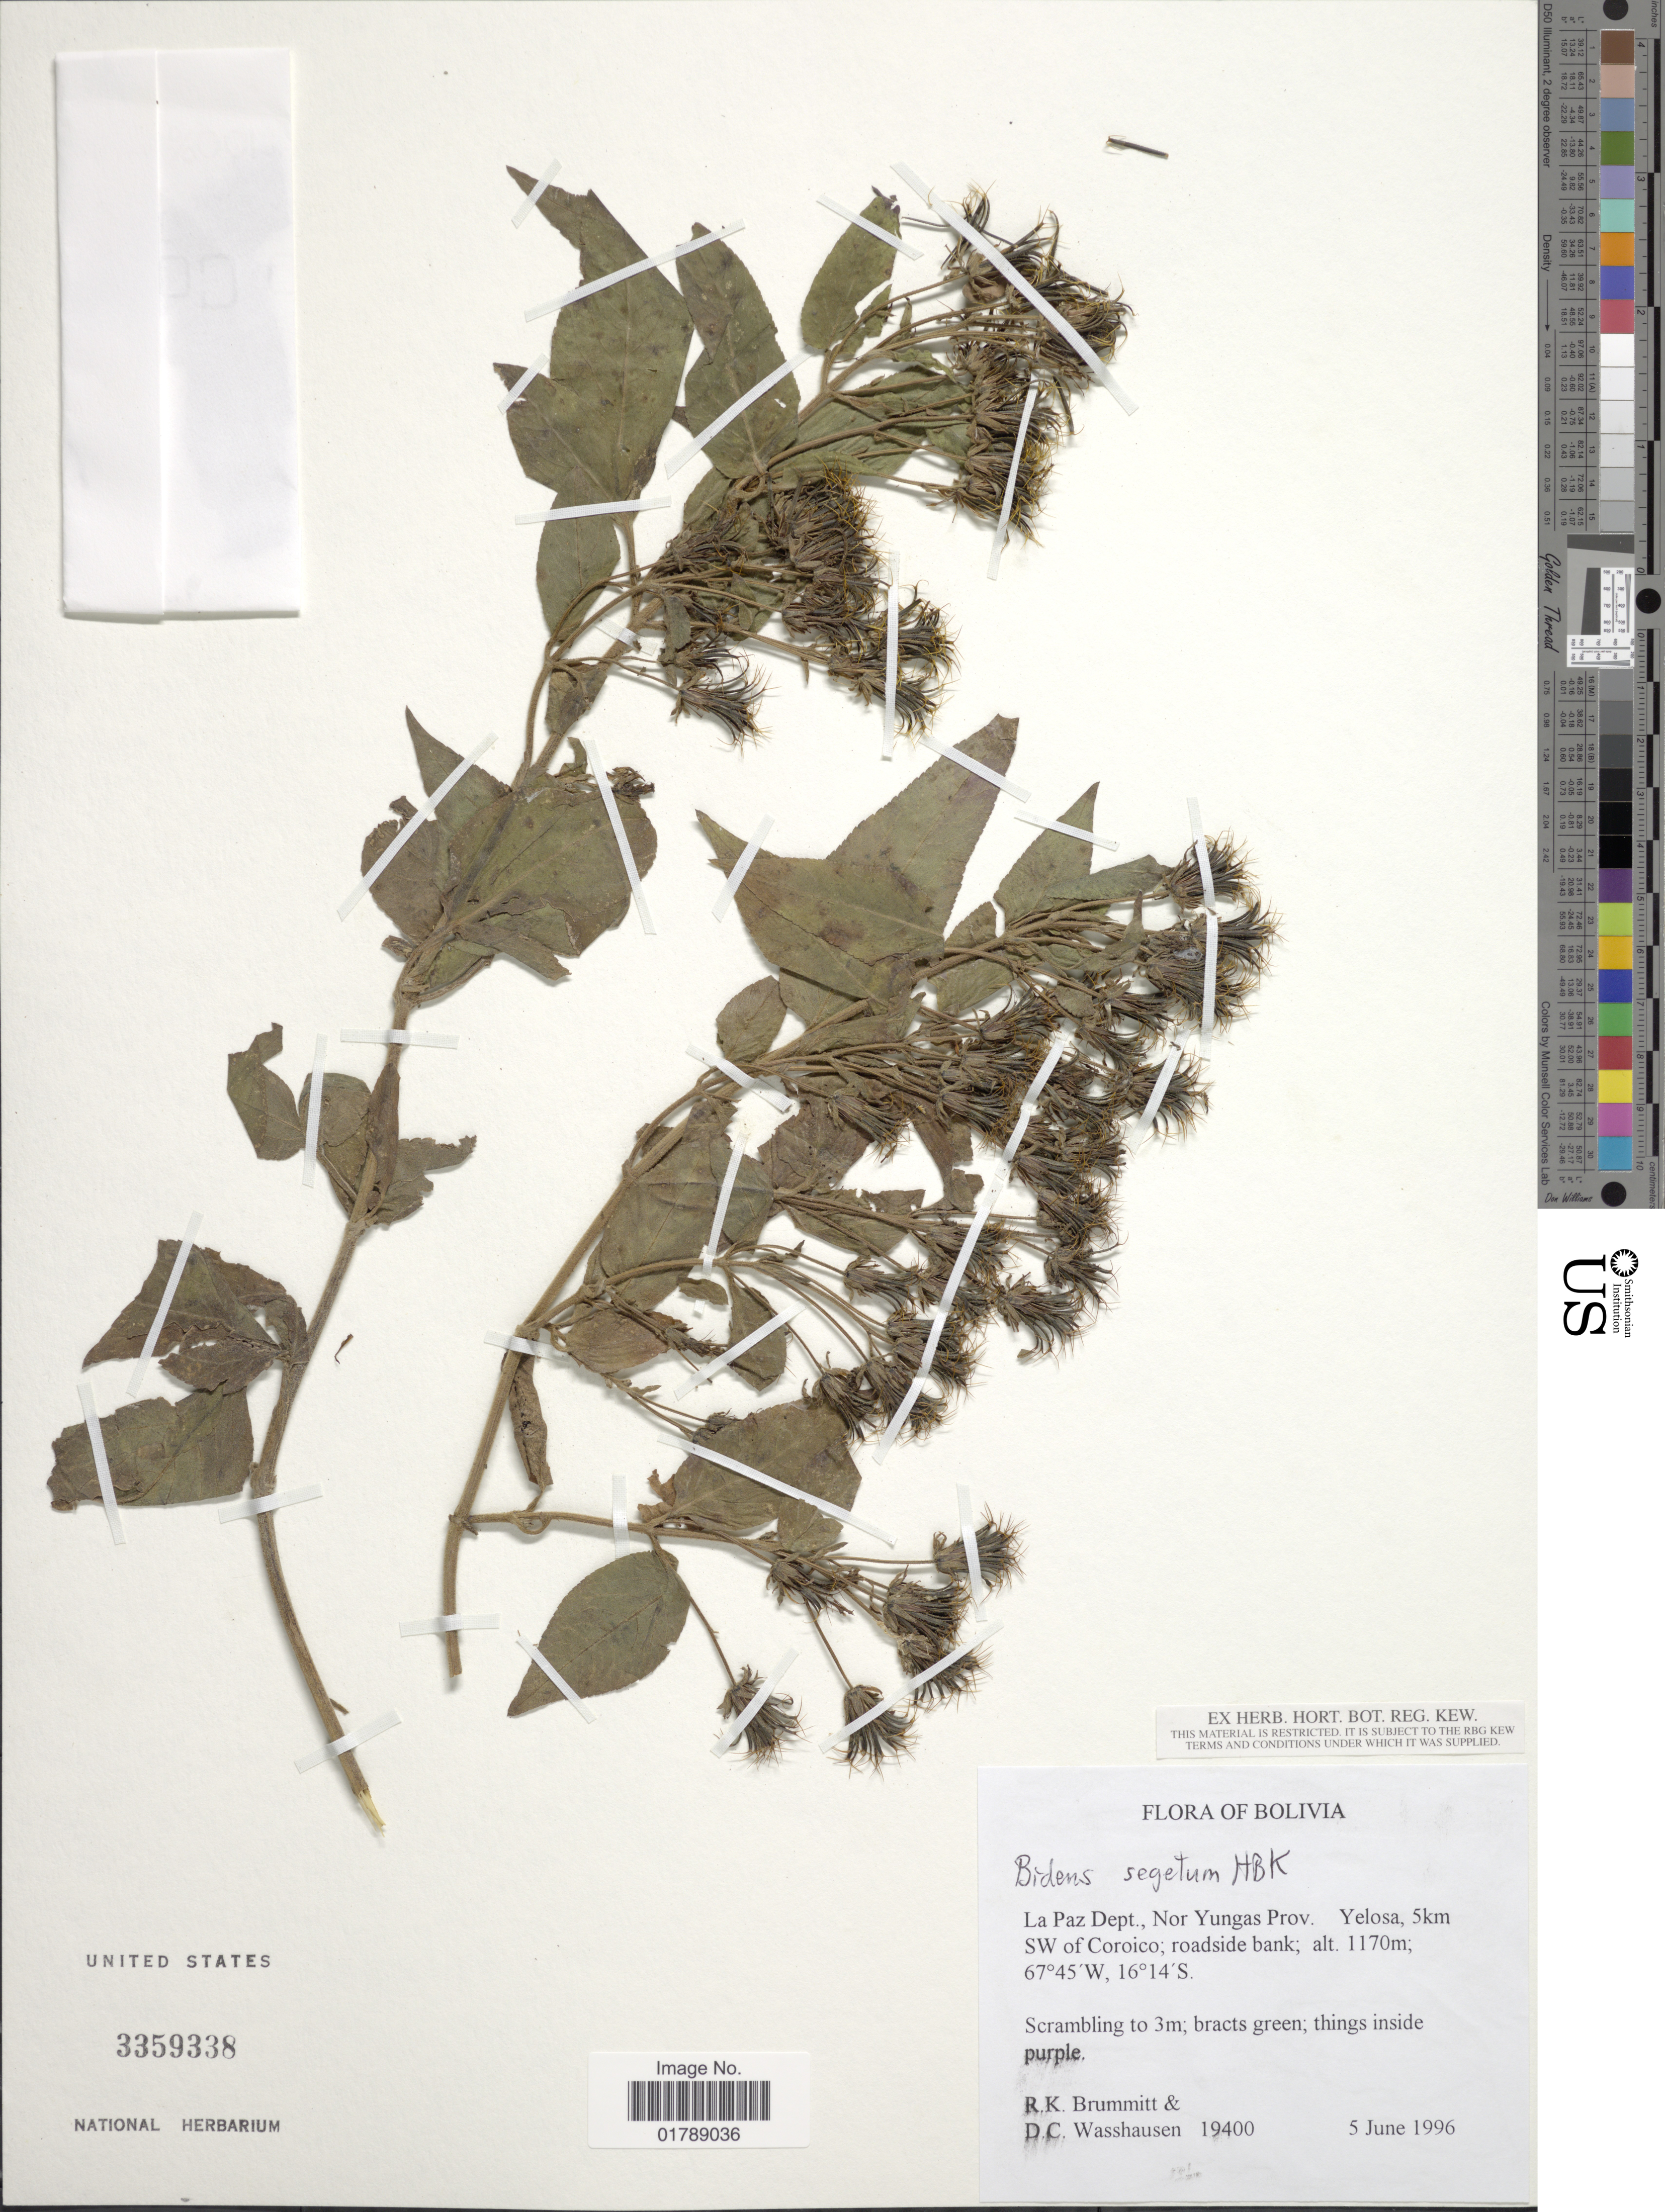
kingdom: Plantae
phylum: Tracheophyta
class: Magnoliopsida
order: Asterales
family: Asteraceae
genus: Bidens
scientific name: Bidens segetum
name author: Mart. ex Colla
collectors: R. Brummitt & D. C. Wasshausen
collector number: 19400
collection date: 1996-06-05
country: Bolivia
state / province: La Paz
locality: Dept., Nor Yungas Prov. Yelosa, 5km SW of Coroico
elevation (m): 1170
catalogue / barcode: US 3359338